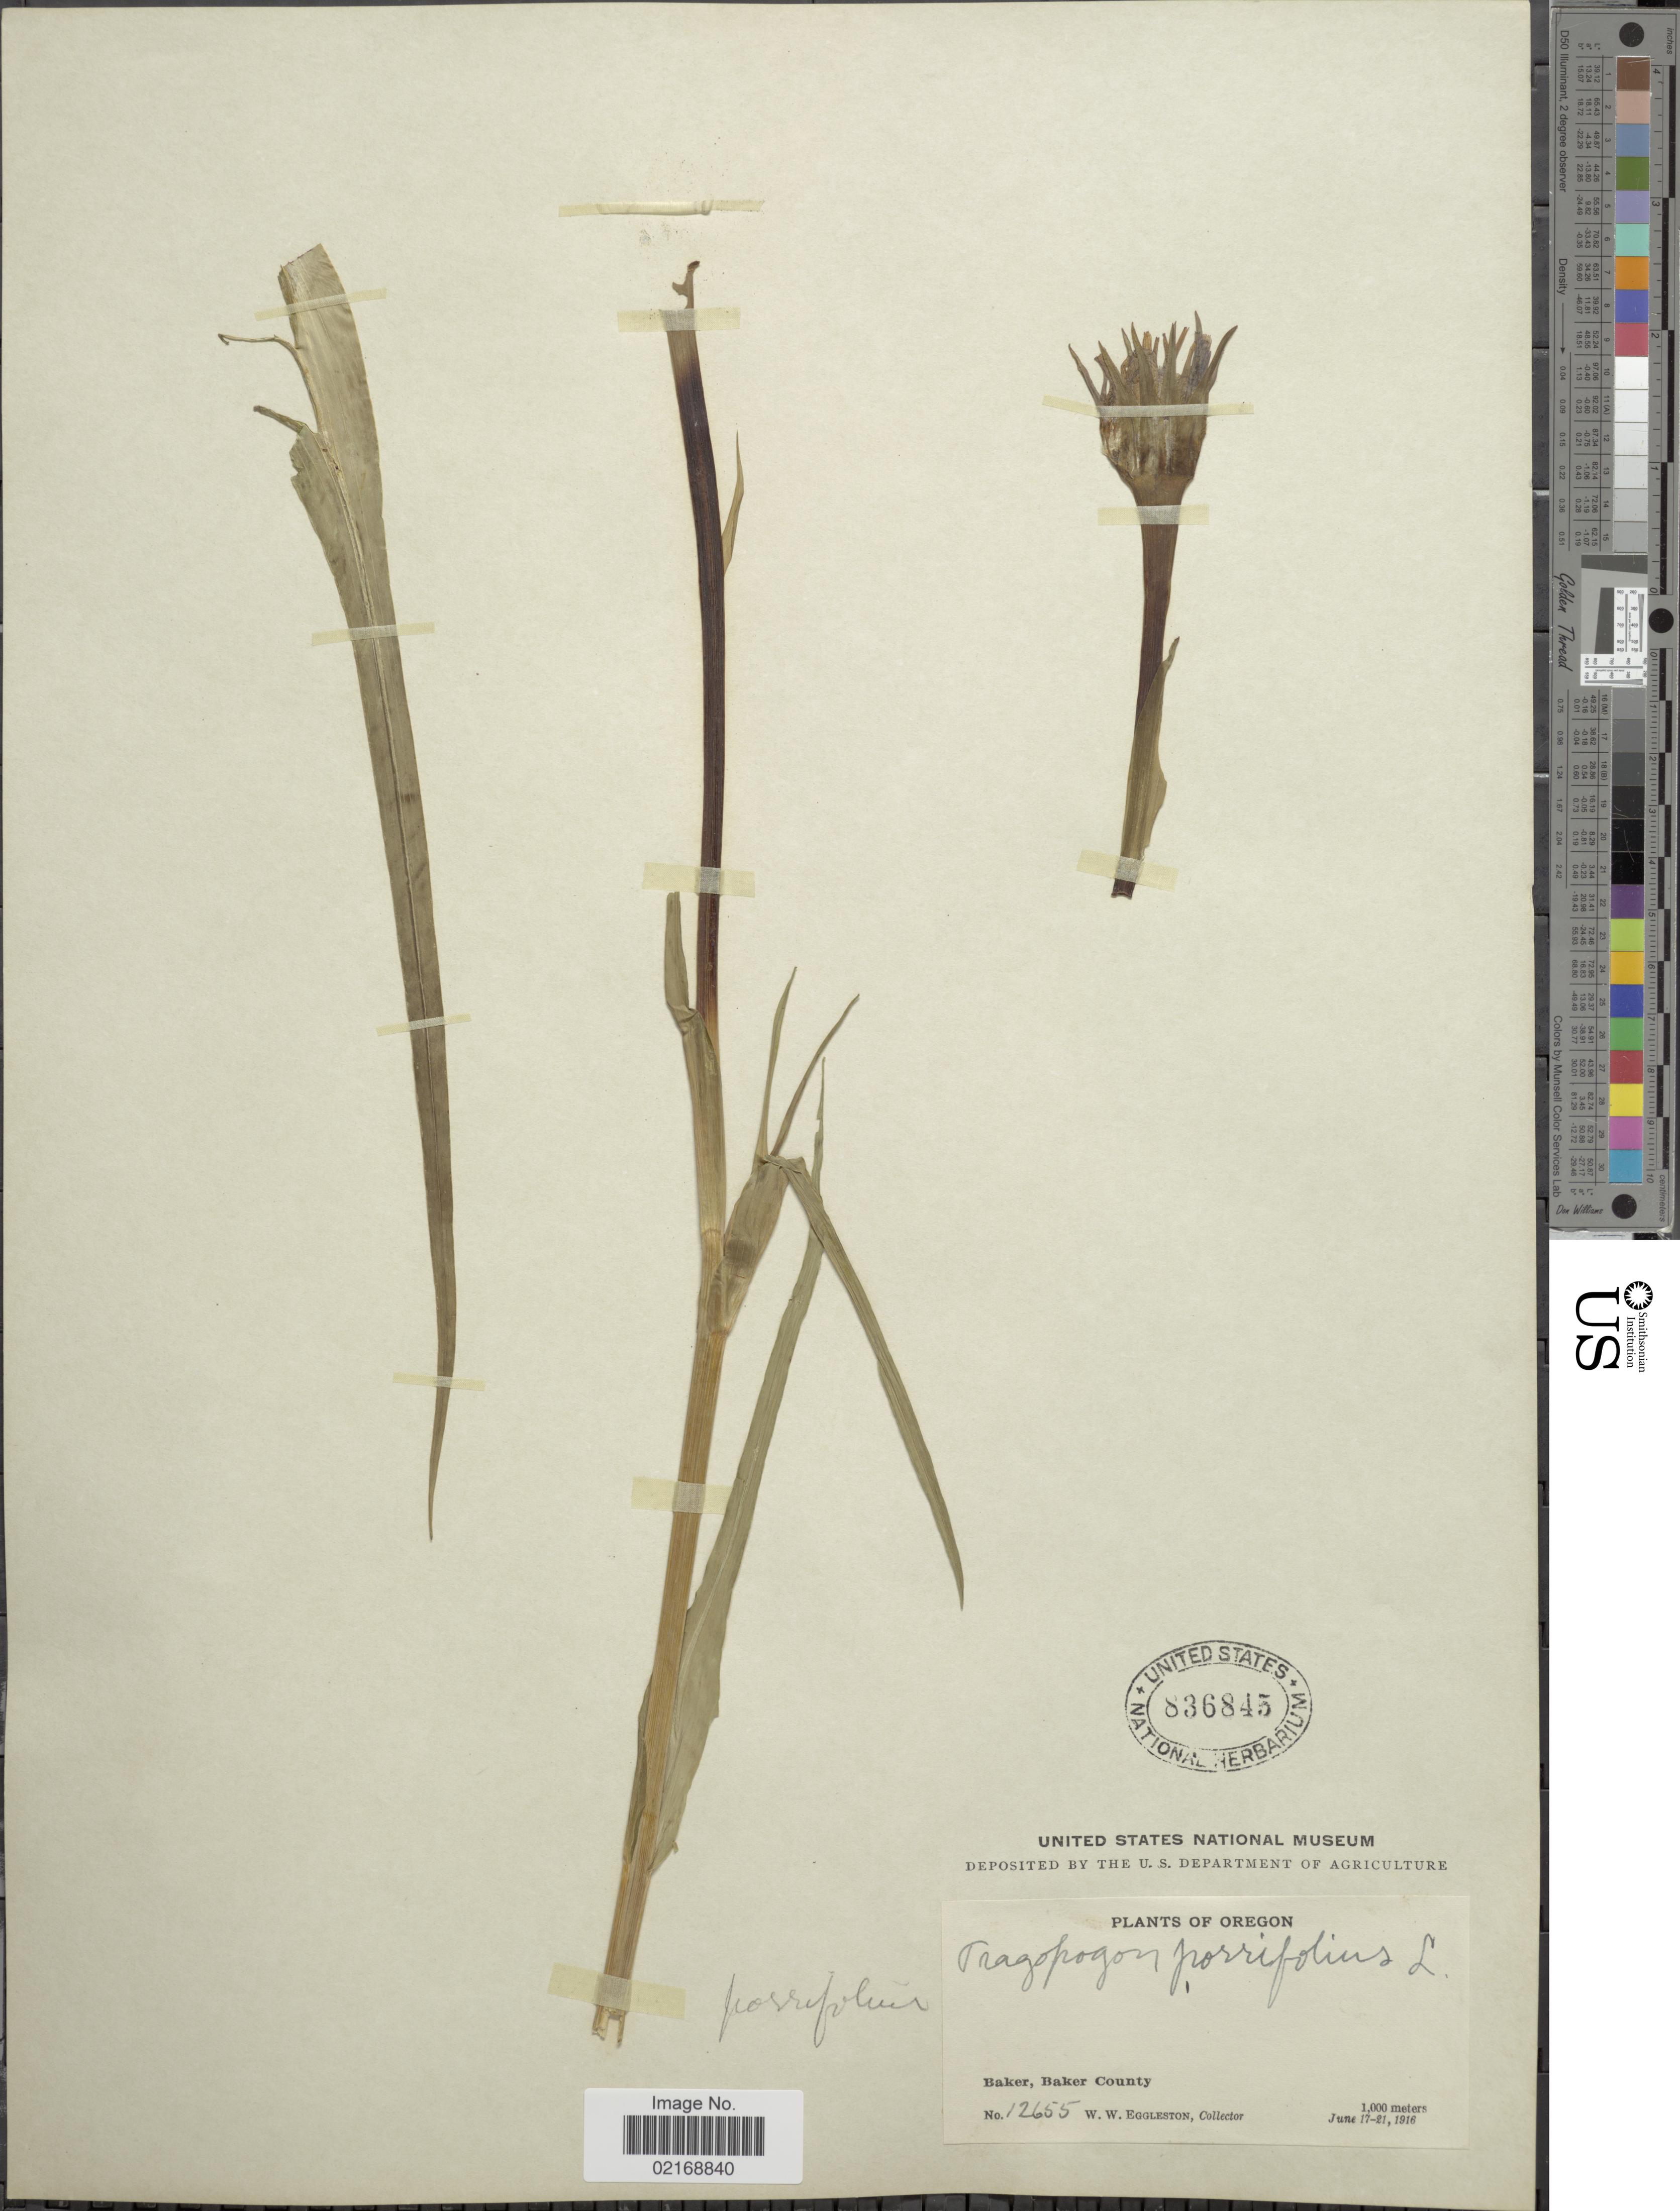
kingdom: Plantae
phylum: Tracheophyta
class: Magnoliopsida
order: Asterales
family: Asteraceae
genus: Tragopogon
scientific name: Tragopogon porrifolius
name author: L.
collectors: W. W. Eggleston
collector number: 12655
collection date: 1916-06-17/1916-06-21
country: United States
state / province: Oregon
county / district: Baker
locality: Baker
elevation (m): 1000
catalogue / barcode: US 836845